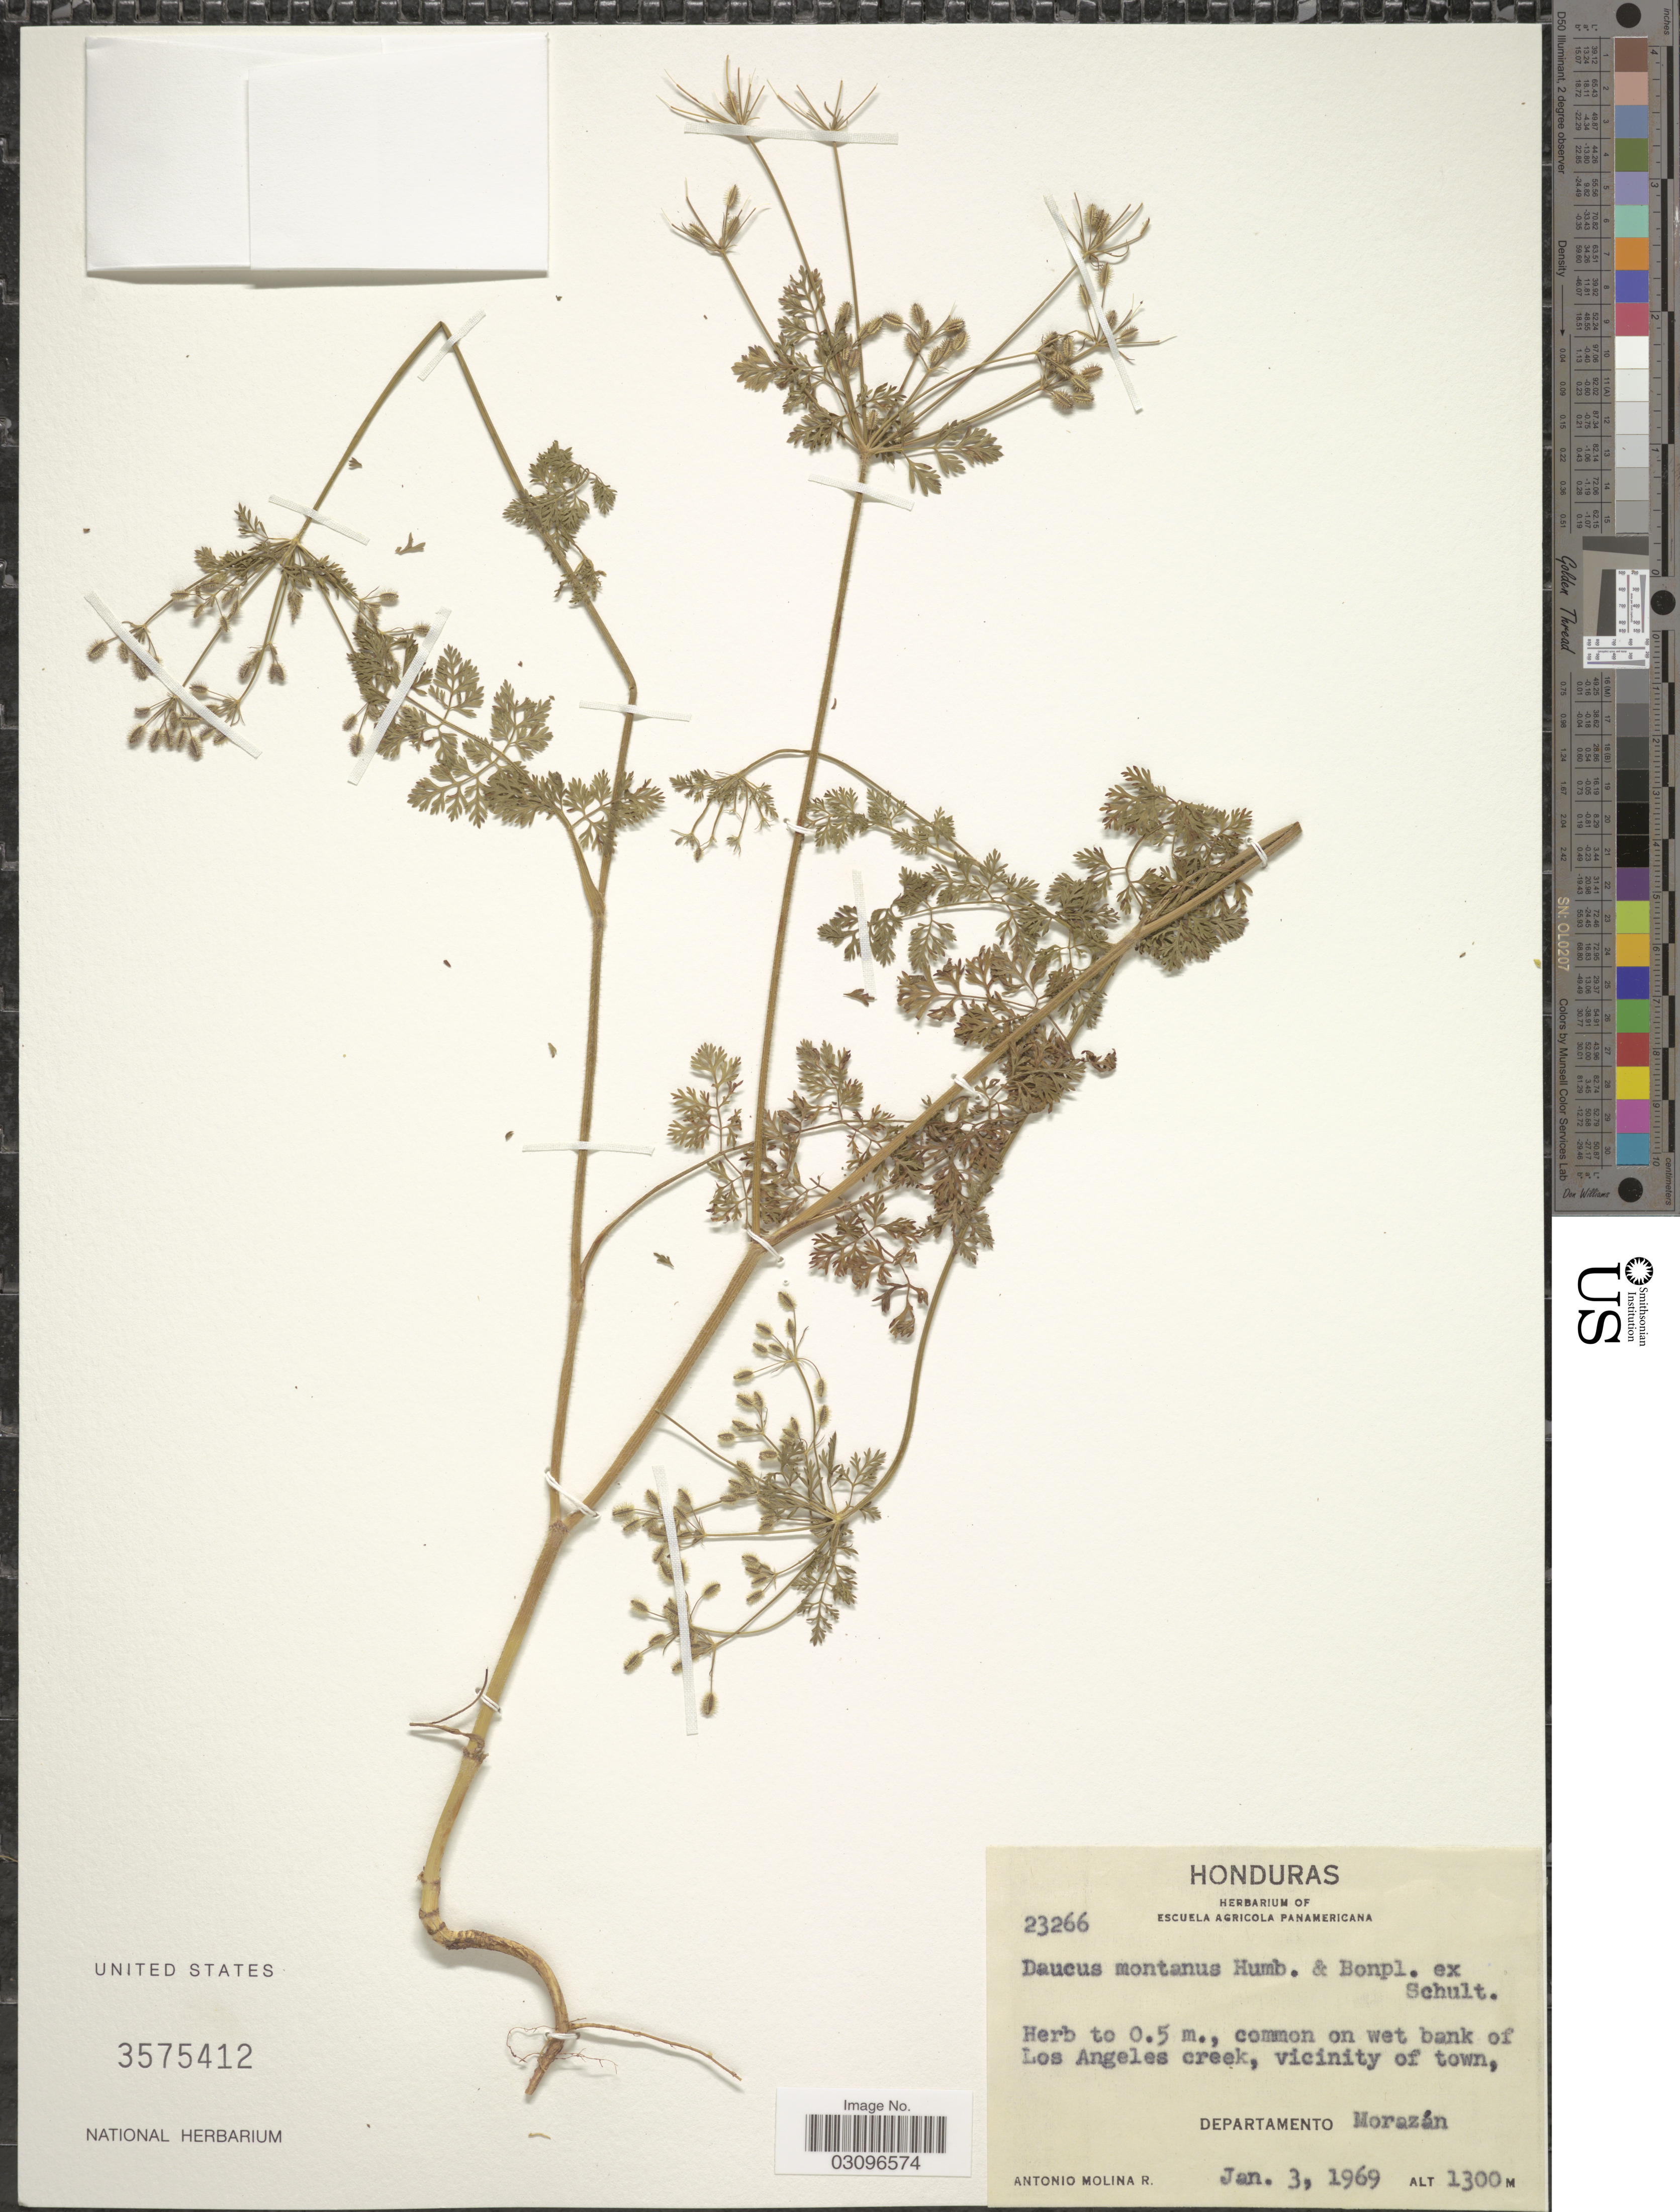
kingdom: Plantae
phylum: Tracheophyta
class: Magnoliopsida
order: Apiales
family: Apiaceae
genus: Daucus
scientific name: Daucus montanus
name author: Humb. & Bonpl. ex Spreng.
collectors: A. Molina R.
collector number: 23266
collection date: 1969-01-03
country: Honduras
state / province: Fco. Morazán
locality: Common on wet bank of Los Angeles creek, vicinity of town, Departamento Morazán.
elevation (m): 1300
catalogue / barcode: US 3575412